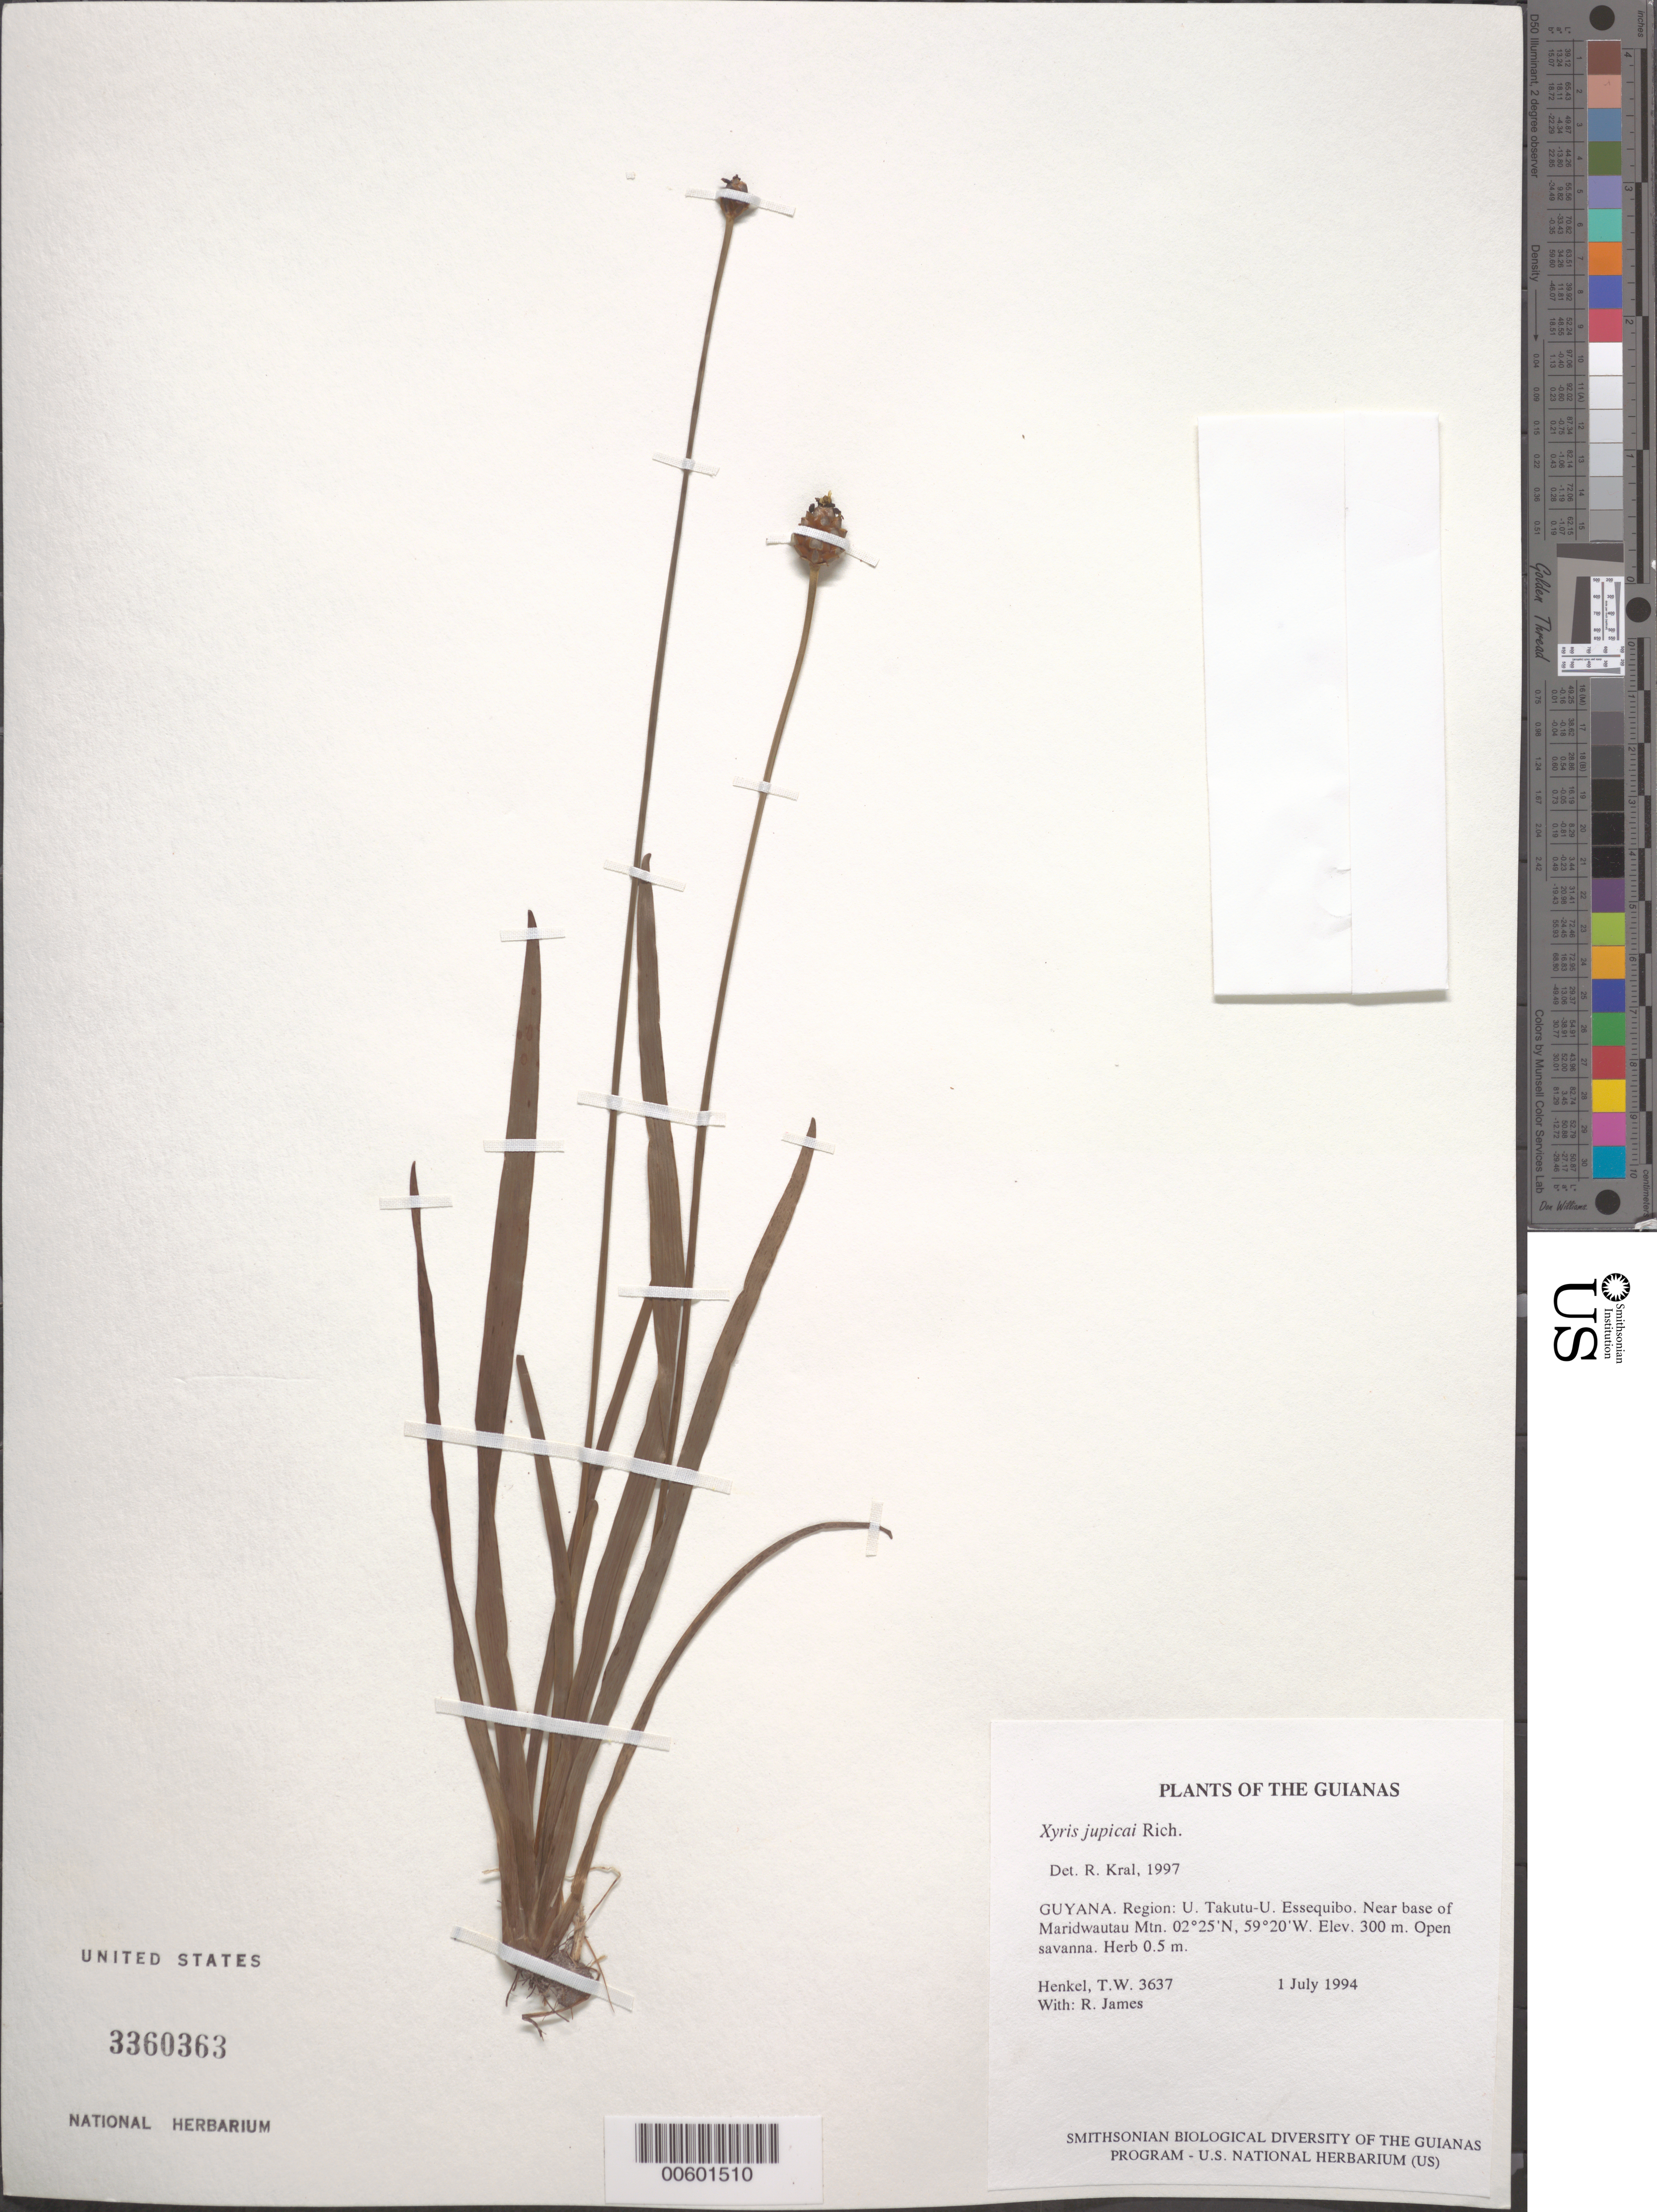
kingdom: Plantae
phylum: Tracheophyta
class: Liliopsida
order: Poales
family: Xyridaceae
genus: Xyris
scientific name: Xyris jupicai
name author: Rich.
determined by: Kral, Robert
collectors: T. Henkel & R. James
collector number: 3637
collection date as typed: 1 January 1994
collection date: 1994-01-01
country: Guyana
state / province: U. Takutu-U. Essequibo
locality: Near base of Maridwautau Mtn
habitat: Open savanna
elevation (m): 300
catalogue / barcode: US 3360363